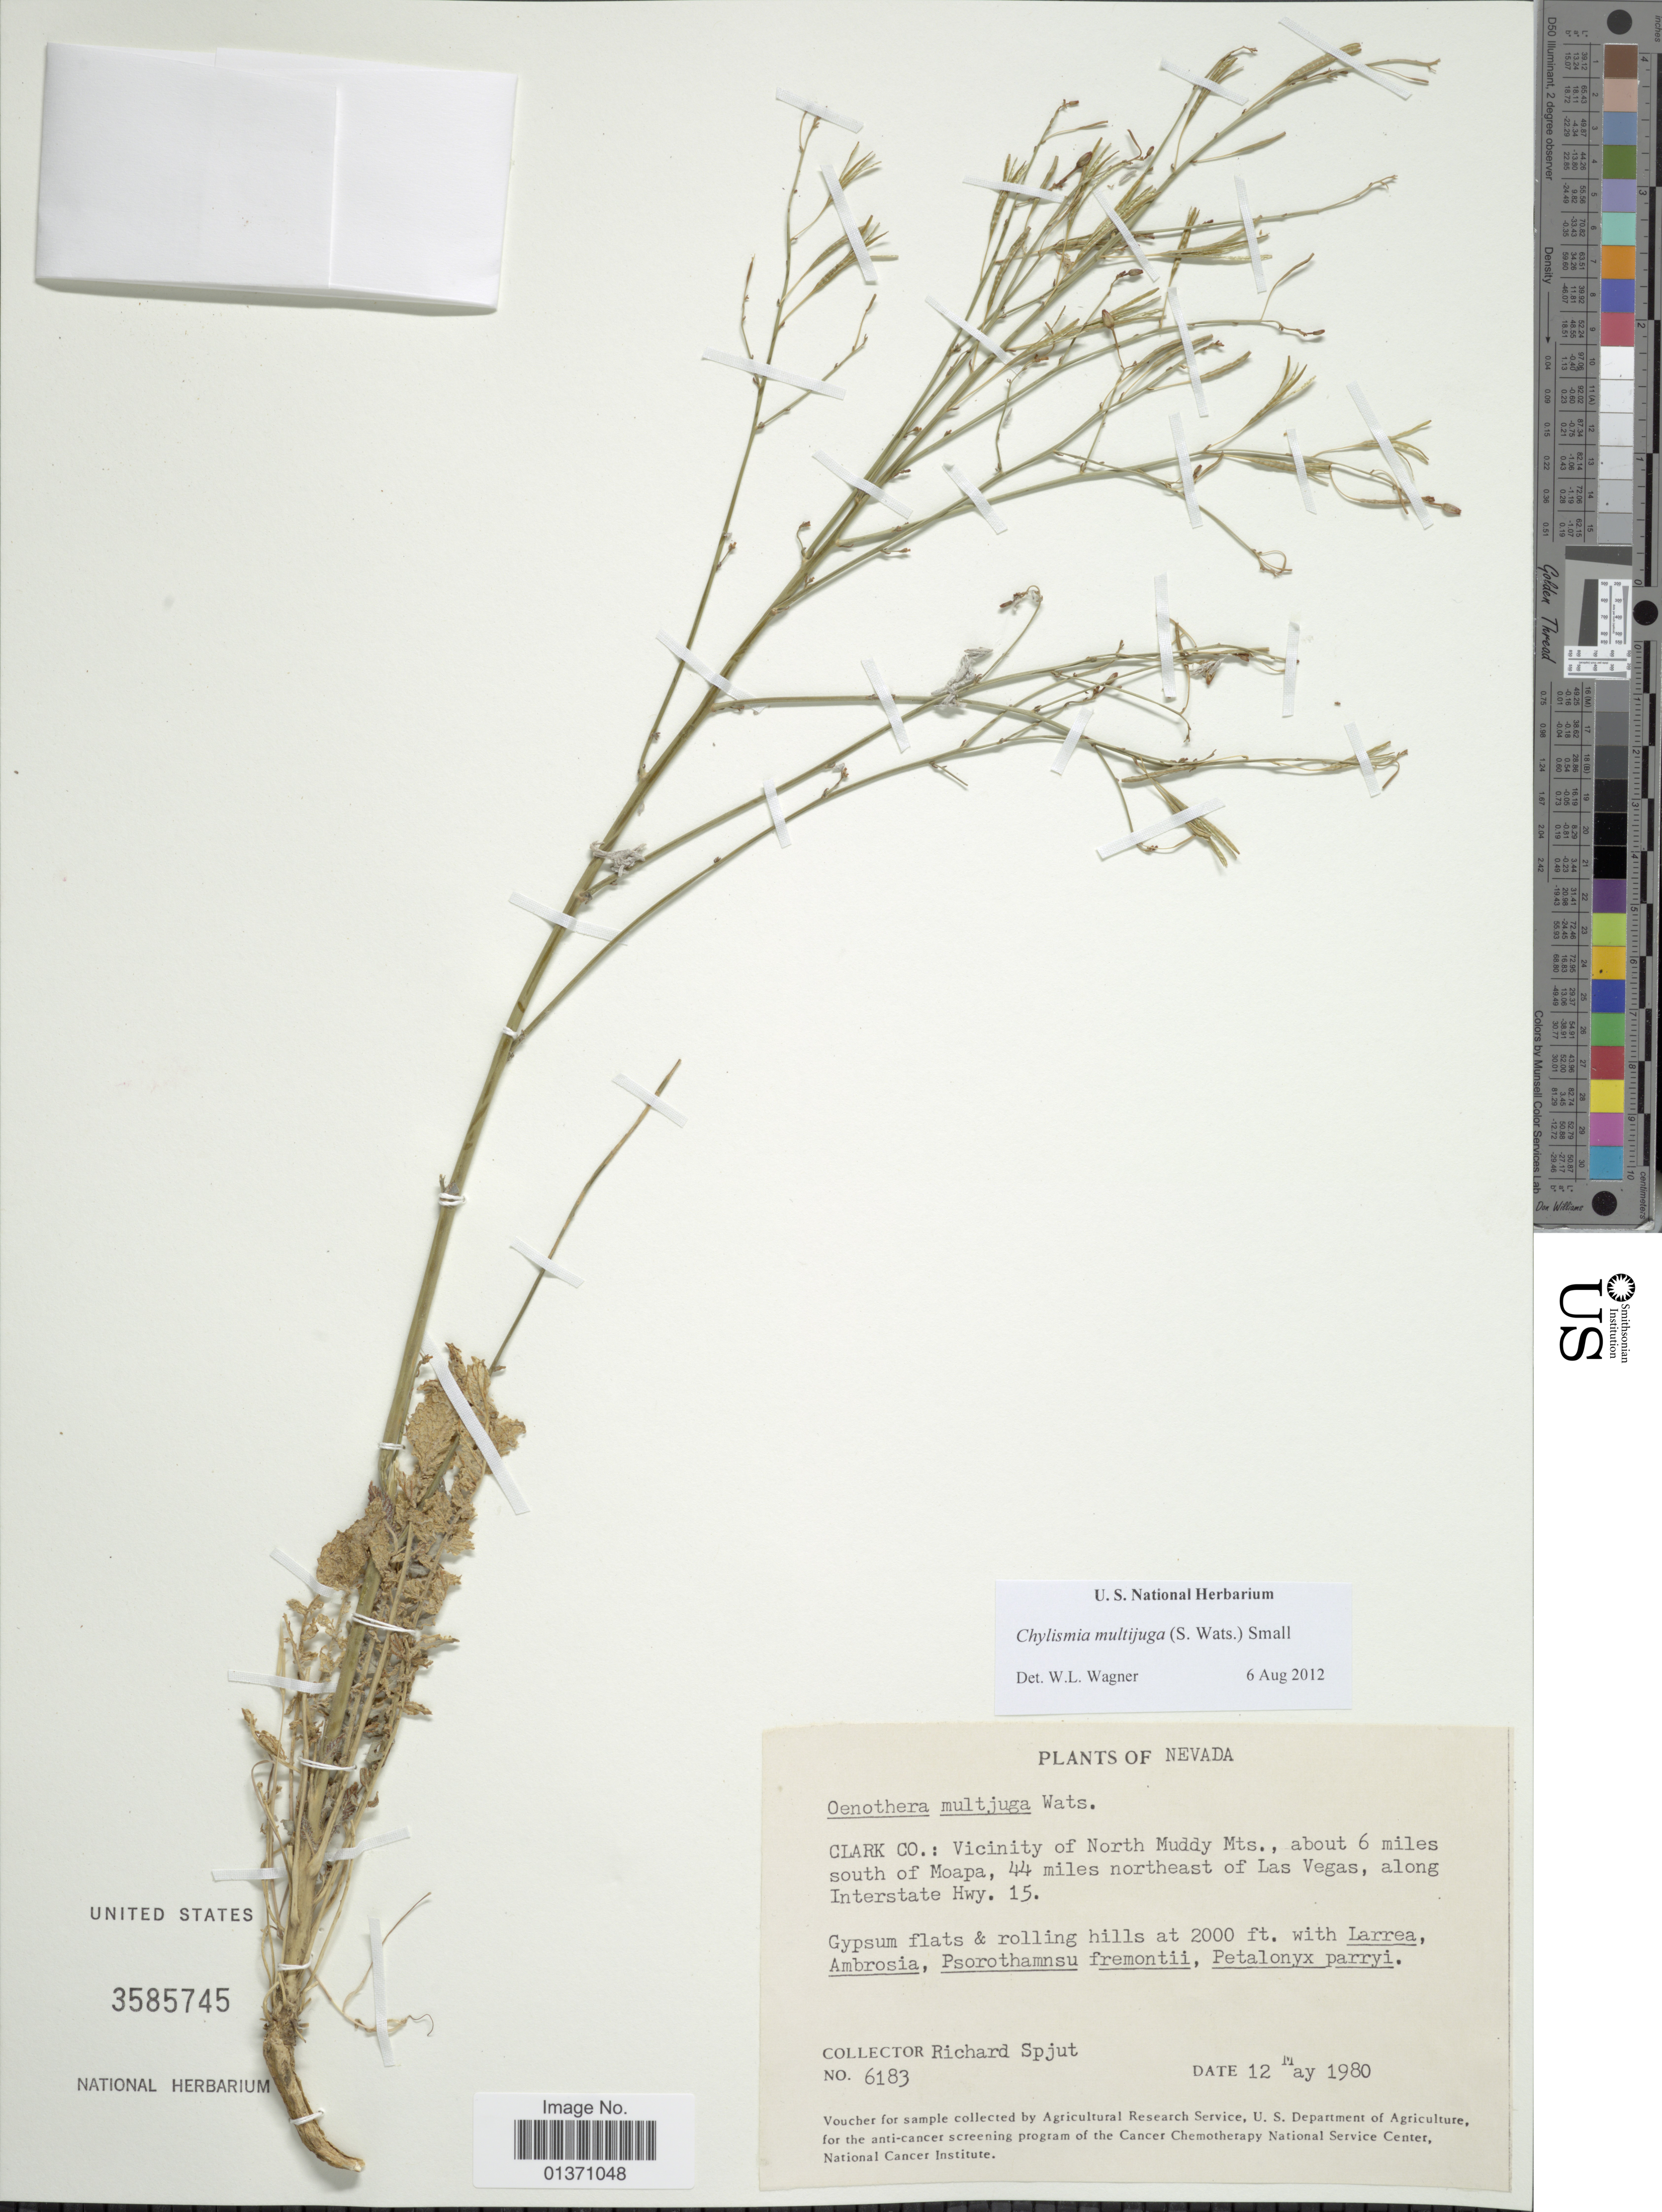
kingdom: Plantae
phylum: Tracheophyta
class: Magnoliopsida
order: Myrtales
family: Onagraceae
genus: Chylismia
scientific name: Chylismia multijuga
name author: (S. Watson) Small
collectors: R. Spjut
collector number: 6183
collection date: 1980-05-12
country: United States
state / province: Nevada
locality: Clark Co.: Vicinity of North Muddy Mts., about 6 miles south of Moapa, 44 miles northeast of Las Vegas, along Interstate Hwy 15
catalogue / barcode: US 3585745